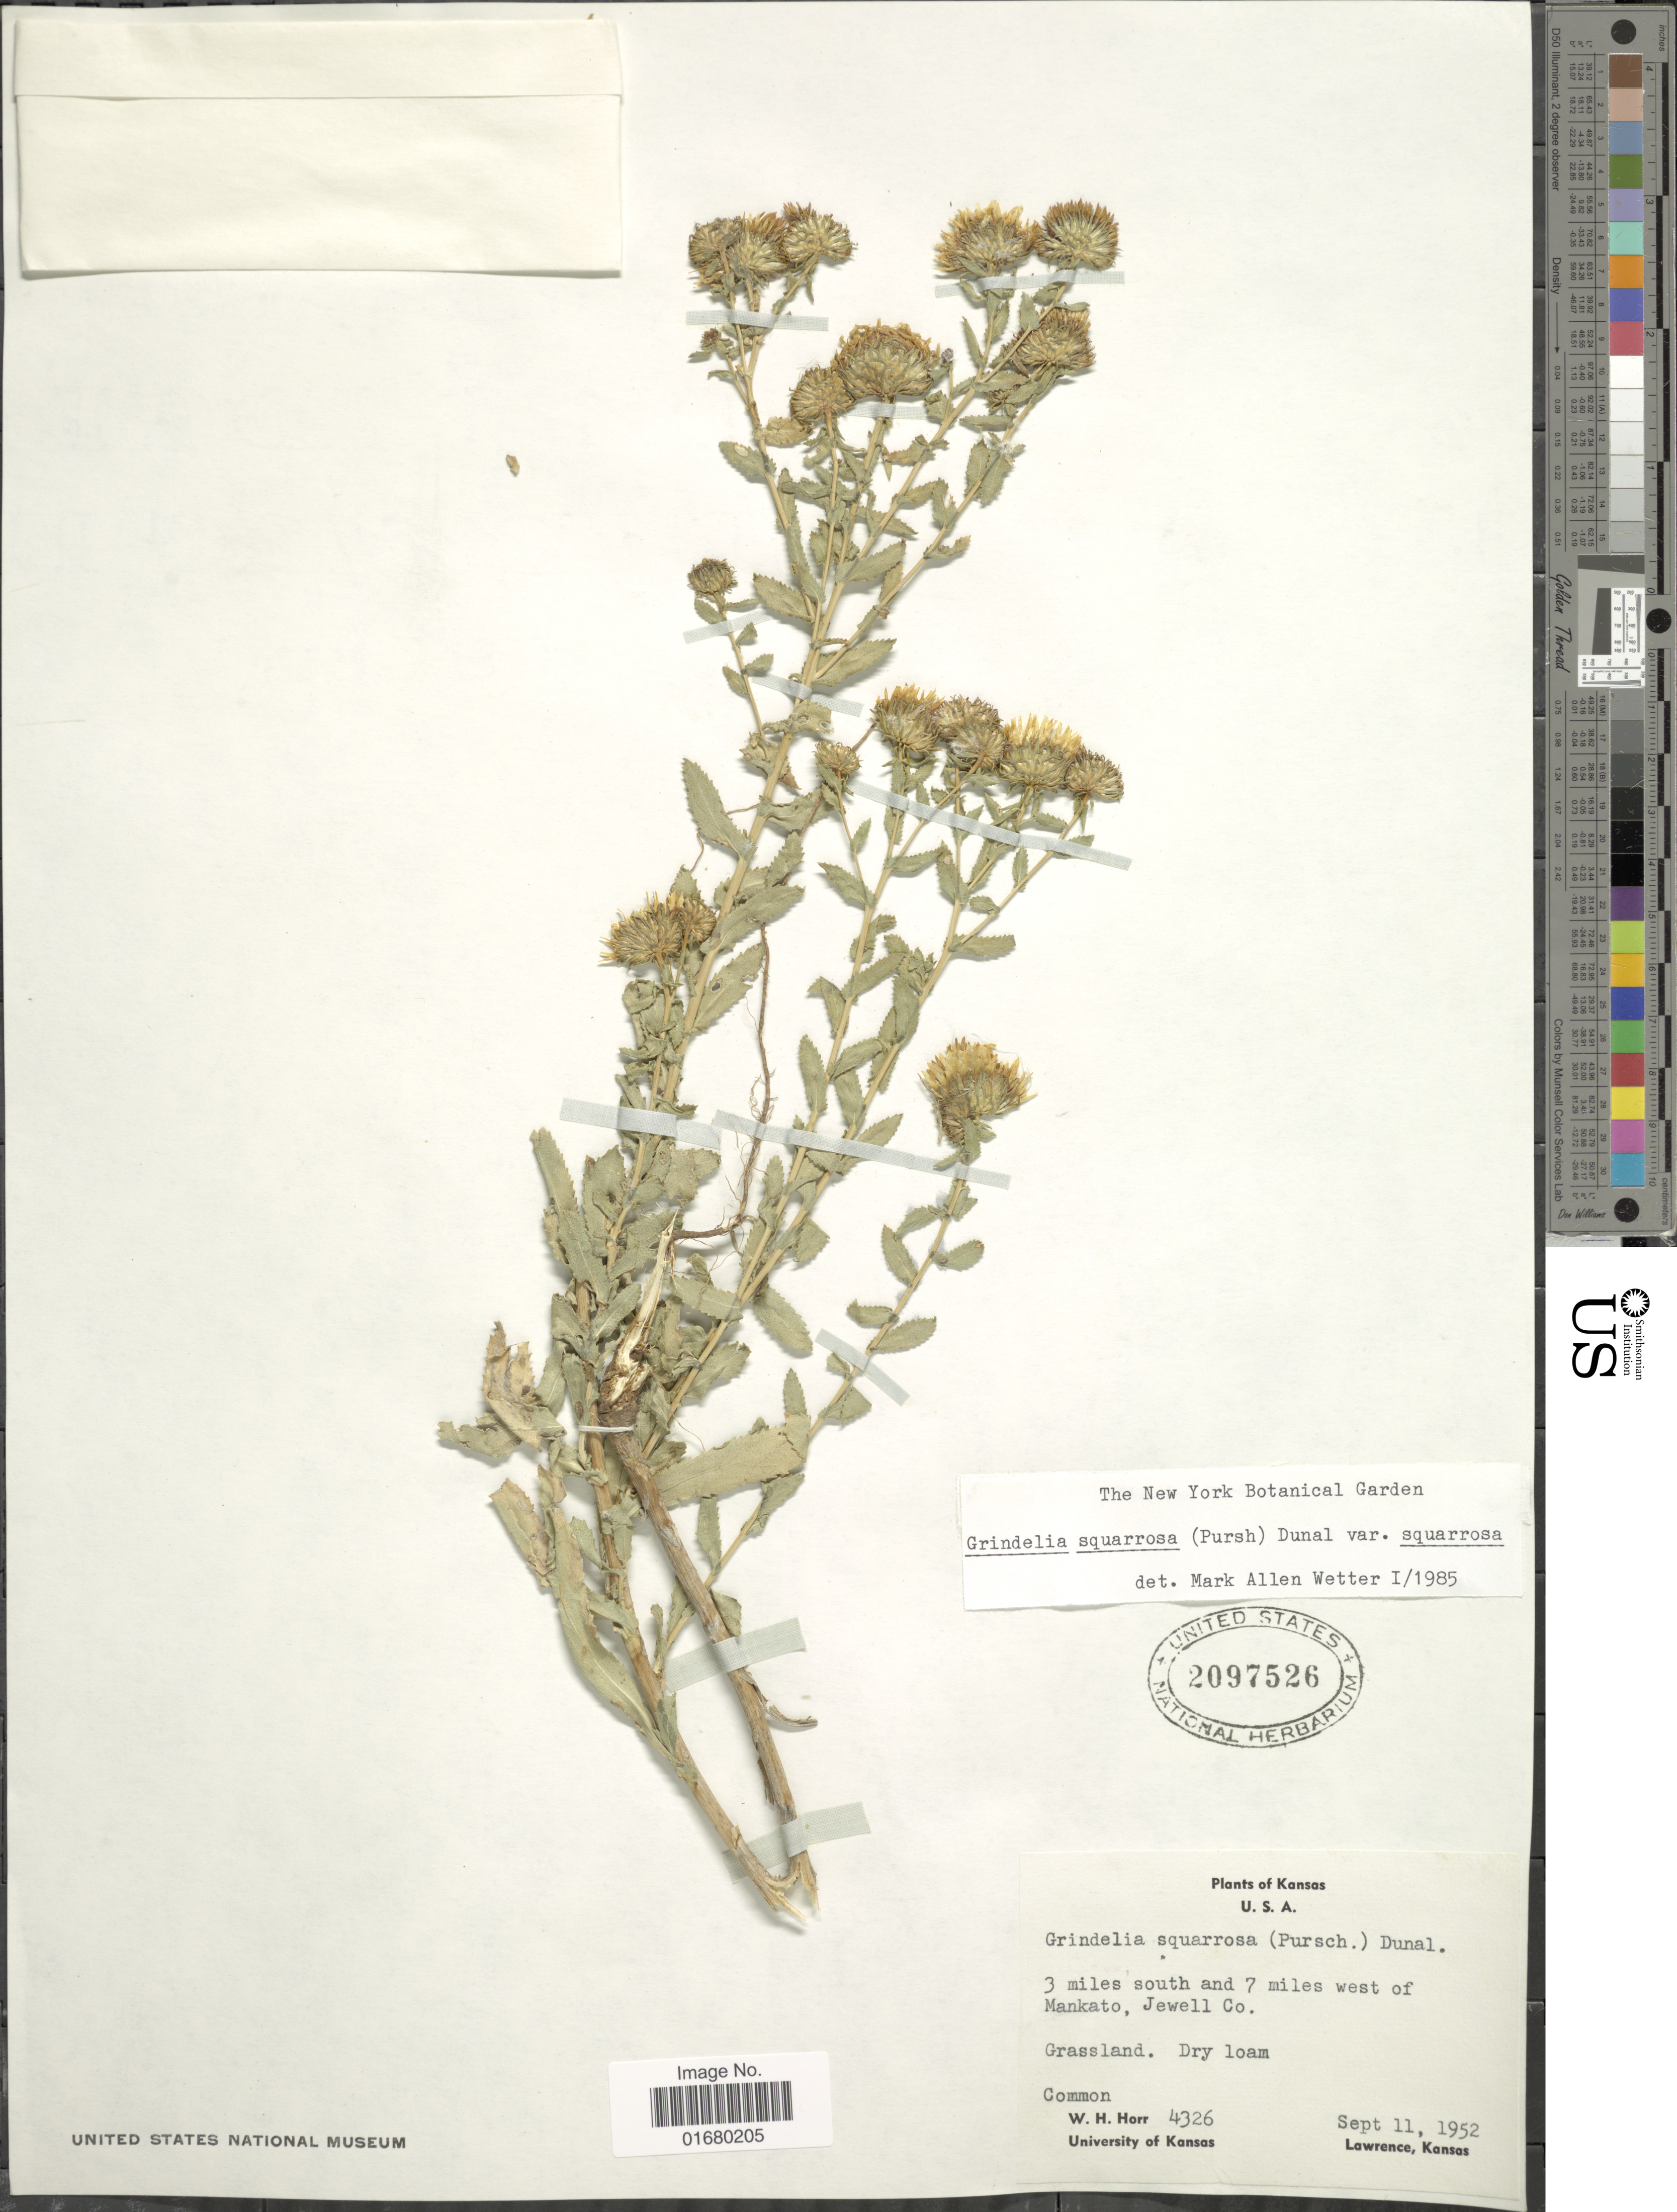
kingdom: Plantae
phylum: Tracheophyta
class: Magnoliopsida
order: Asterales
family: Asteraceae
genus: Grindelia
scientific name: Grindelia squarrosa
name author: (Pursh) Dunal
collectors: W. H. Horr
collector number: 4326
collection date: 1952-09-11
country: United States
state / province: Kansas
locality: Lawrence, 3 miles south and 7 miles west of Mankato, Jewell Co.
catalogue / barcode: US 2097526